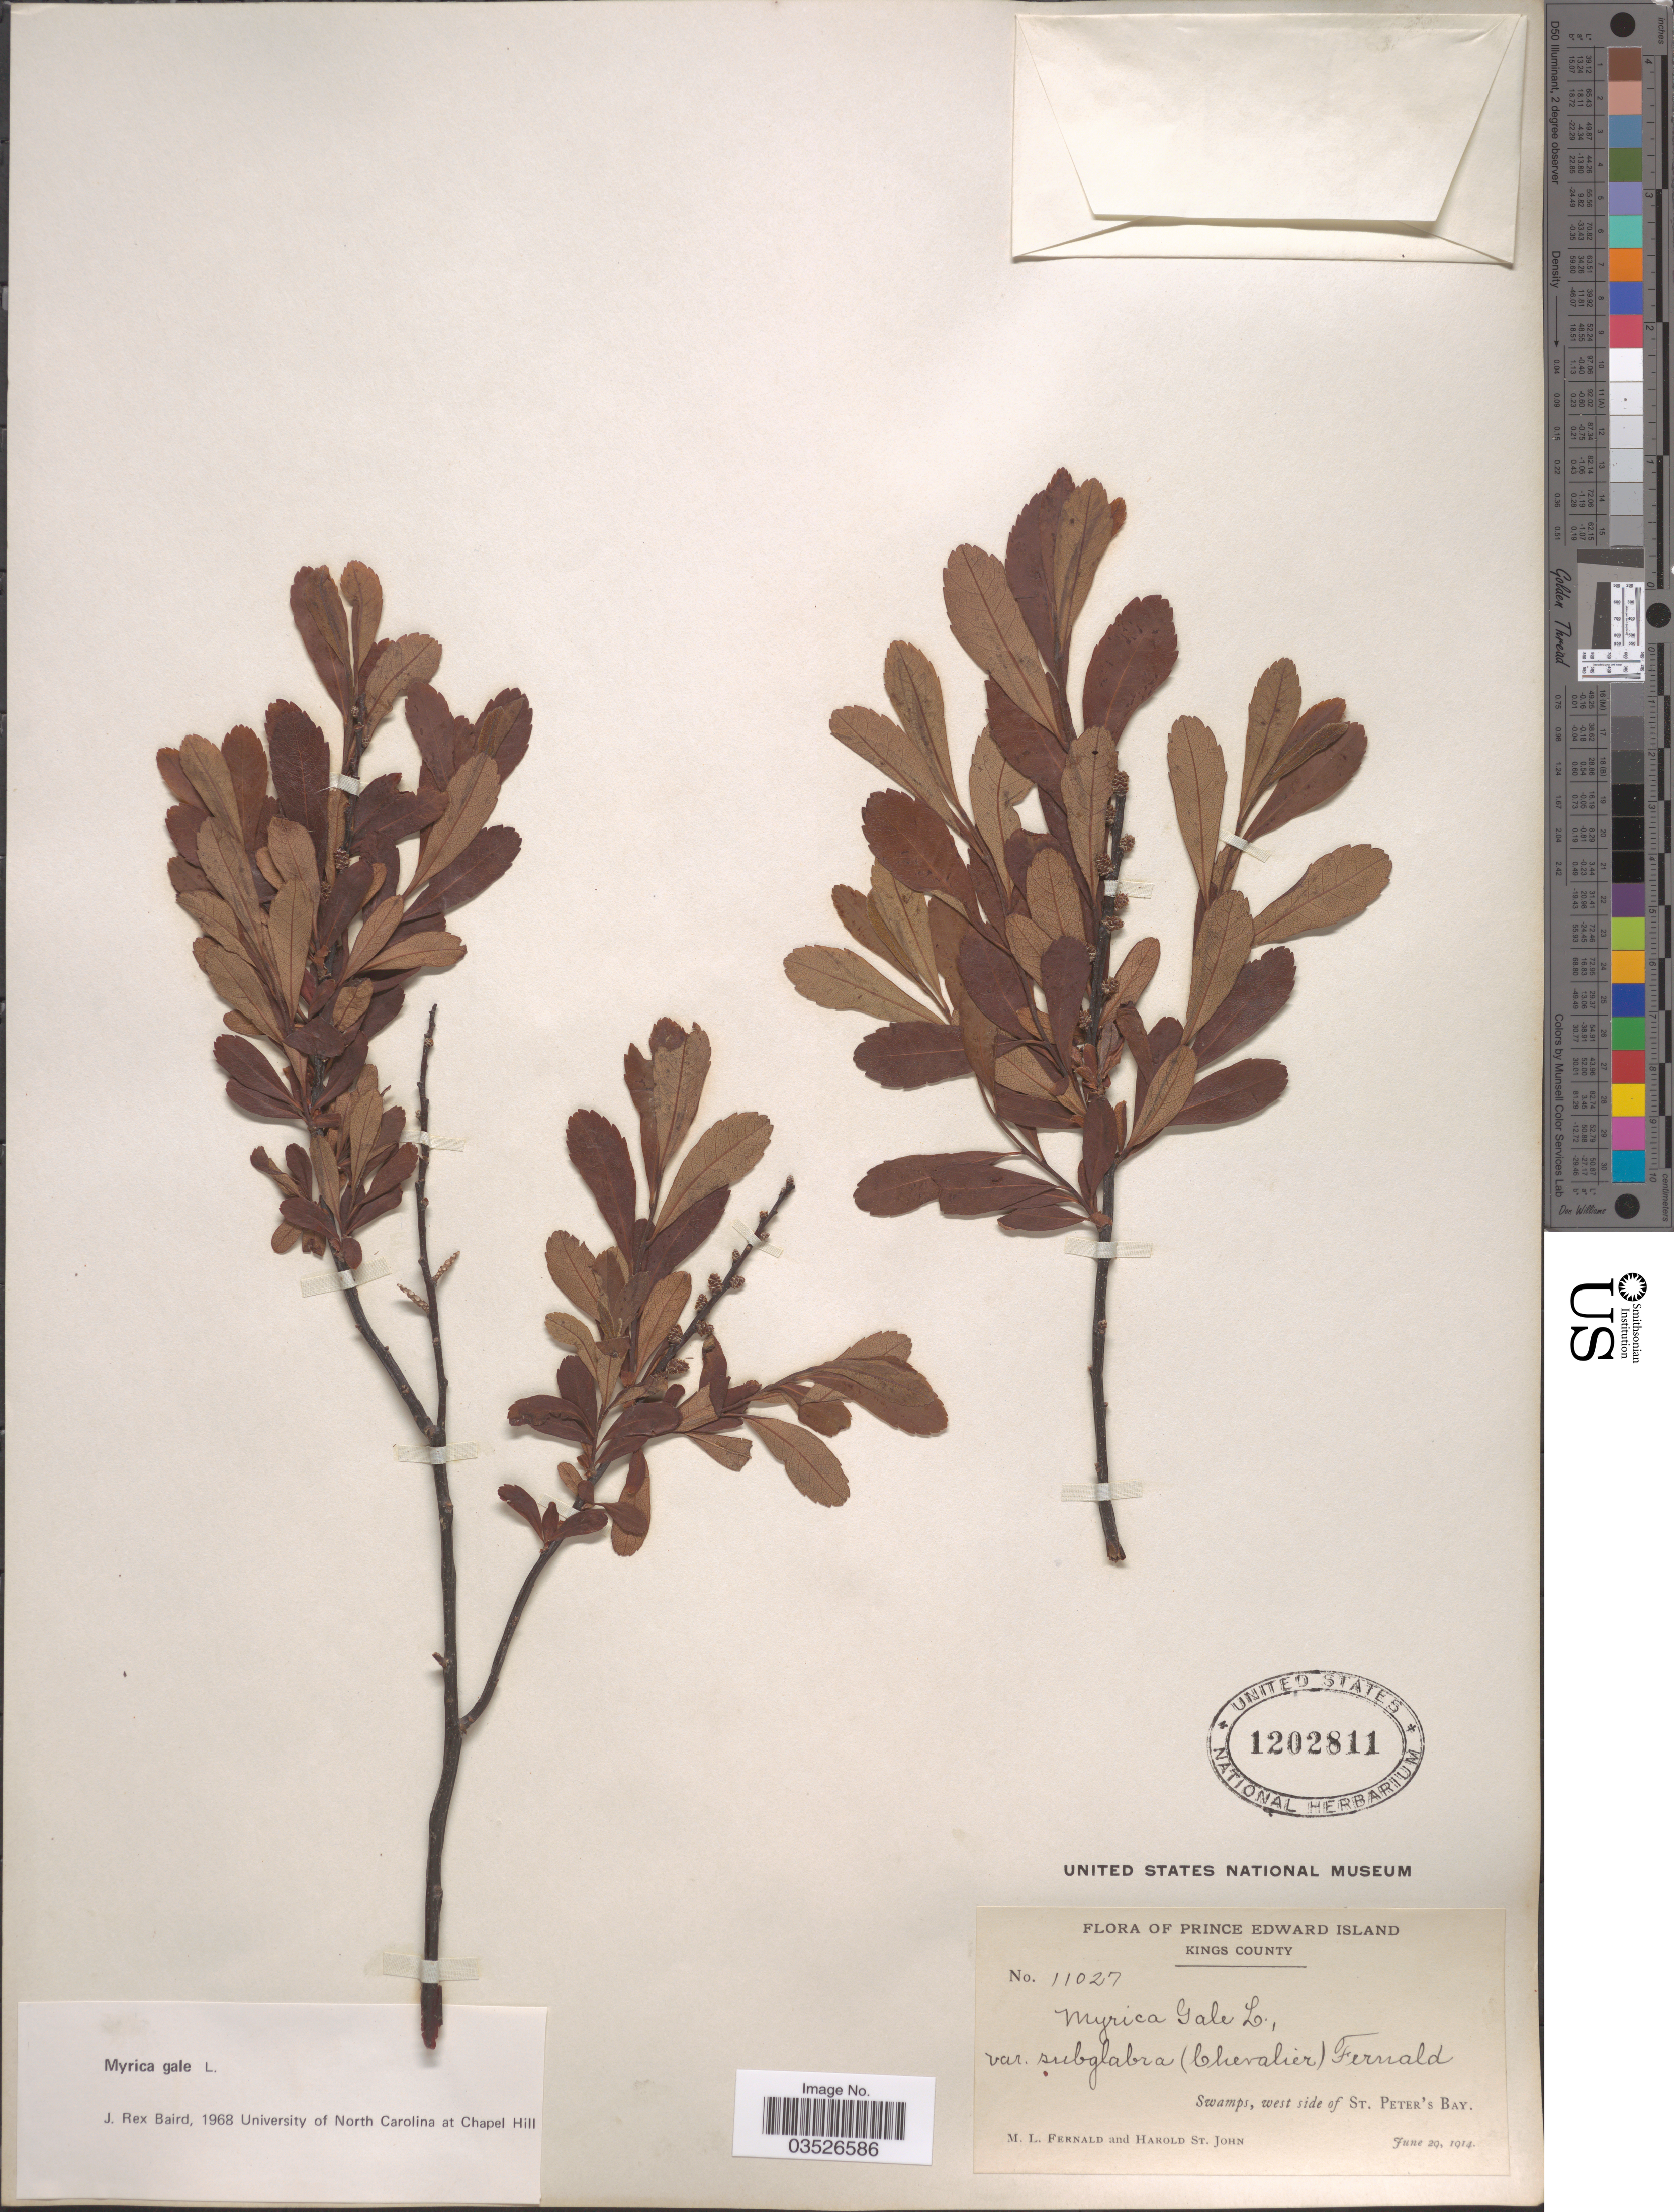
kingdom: Plantae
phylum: Tracheophyta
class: Magnoliopsida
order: Fagales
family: Myricaceae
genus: Myrica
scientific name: Myrica gale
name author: L.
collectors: M. L. Fernald & H. St. John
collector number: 11027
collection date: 1914-06-29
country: Canada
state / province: Prince Edward Island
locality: Kings County. West side of St. Peter's Bay.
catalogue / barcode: US 1202811